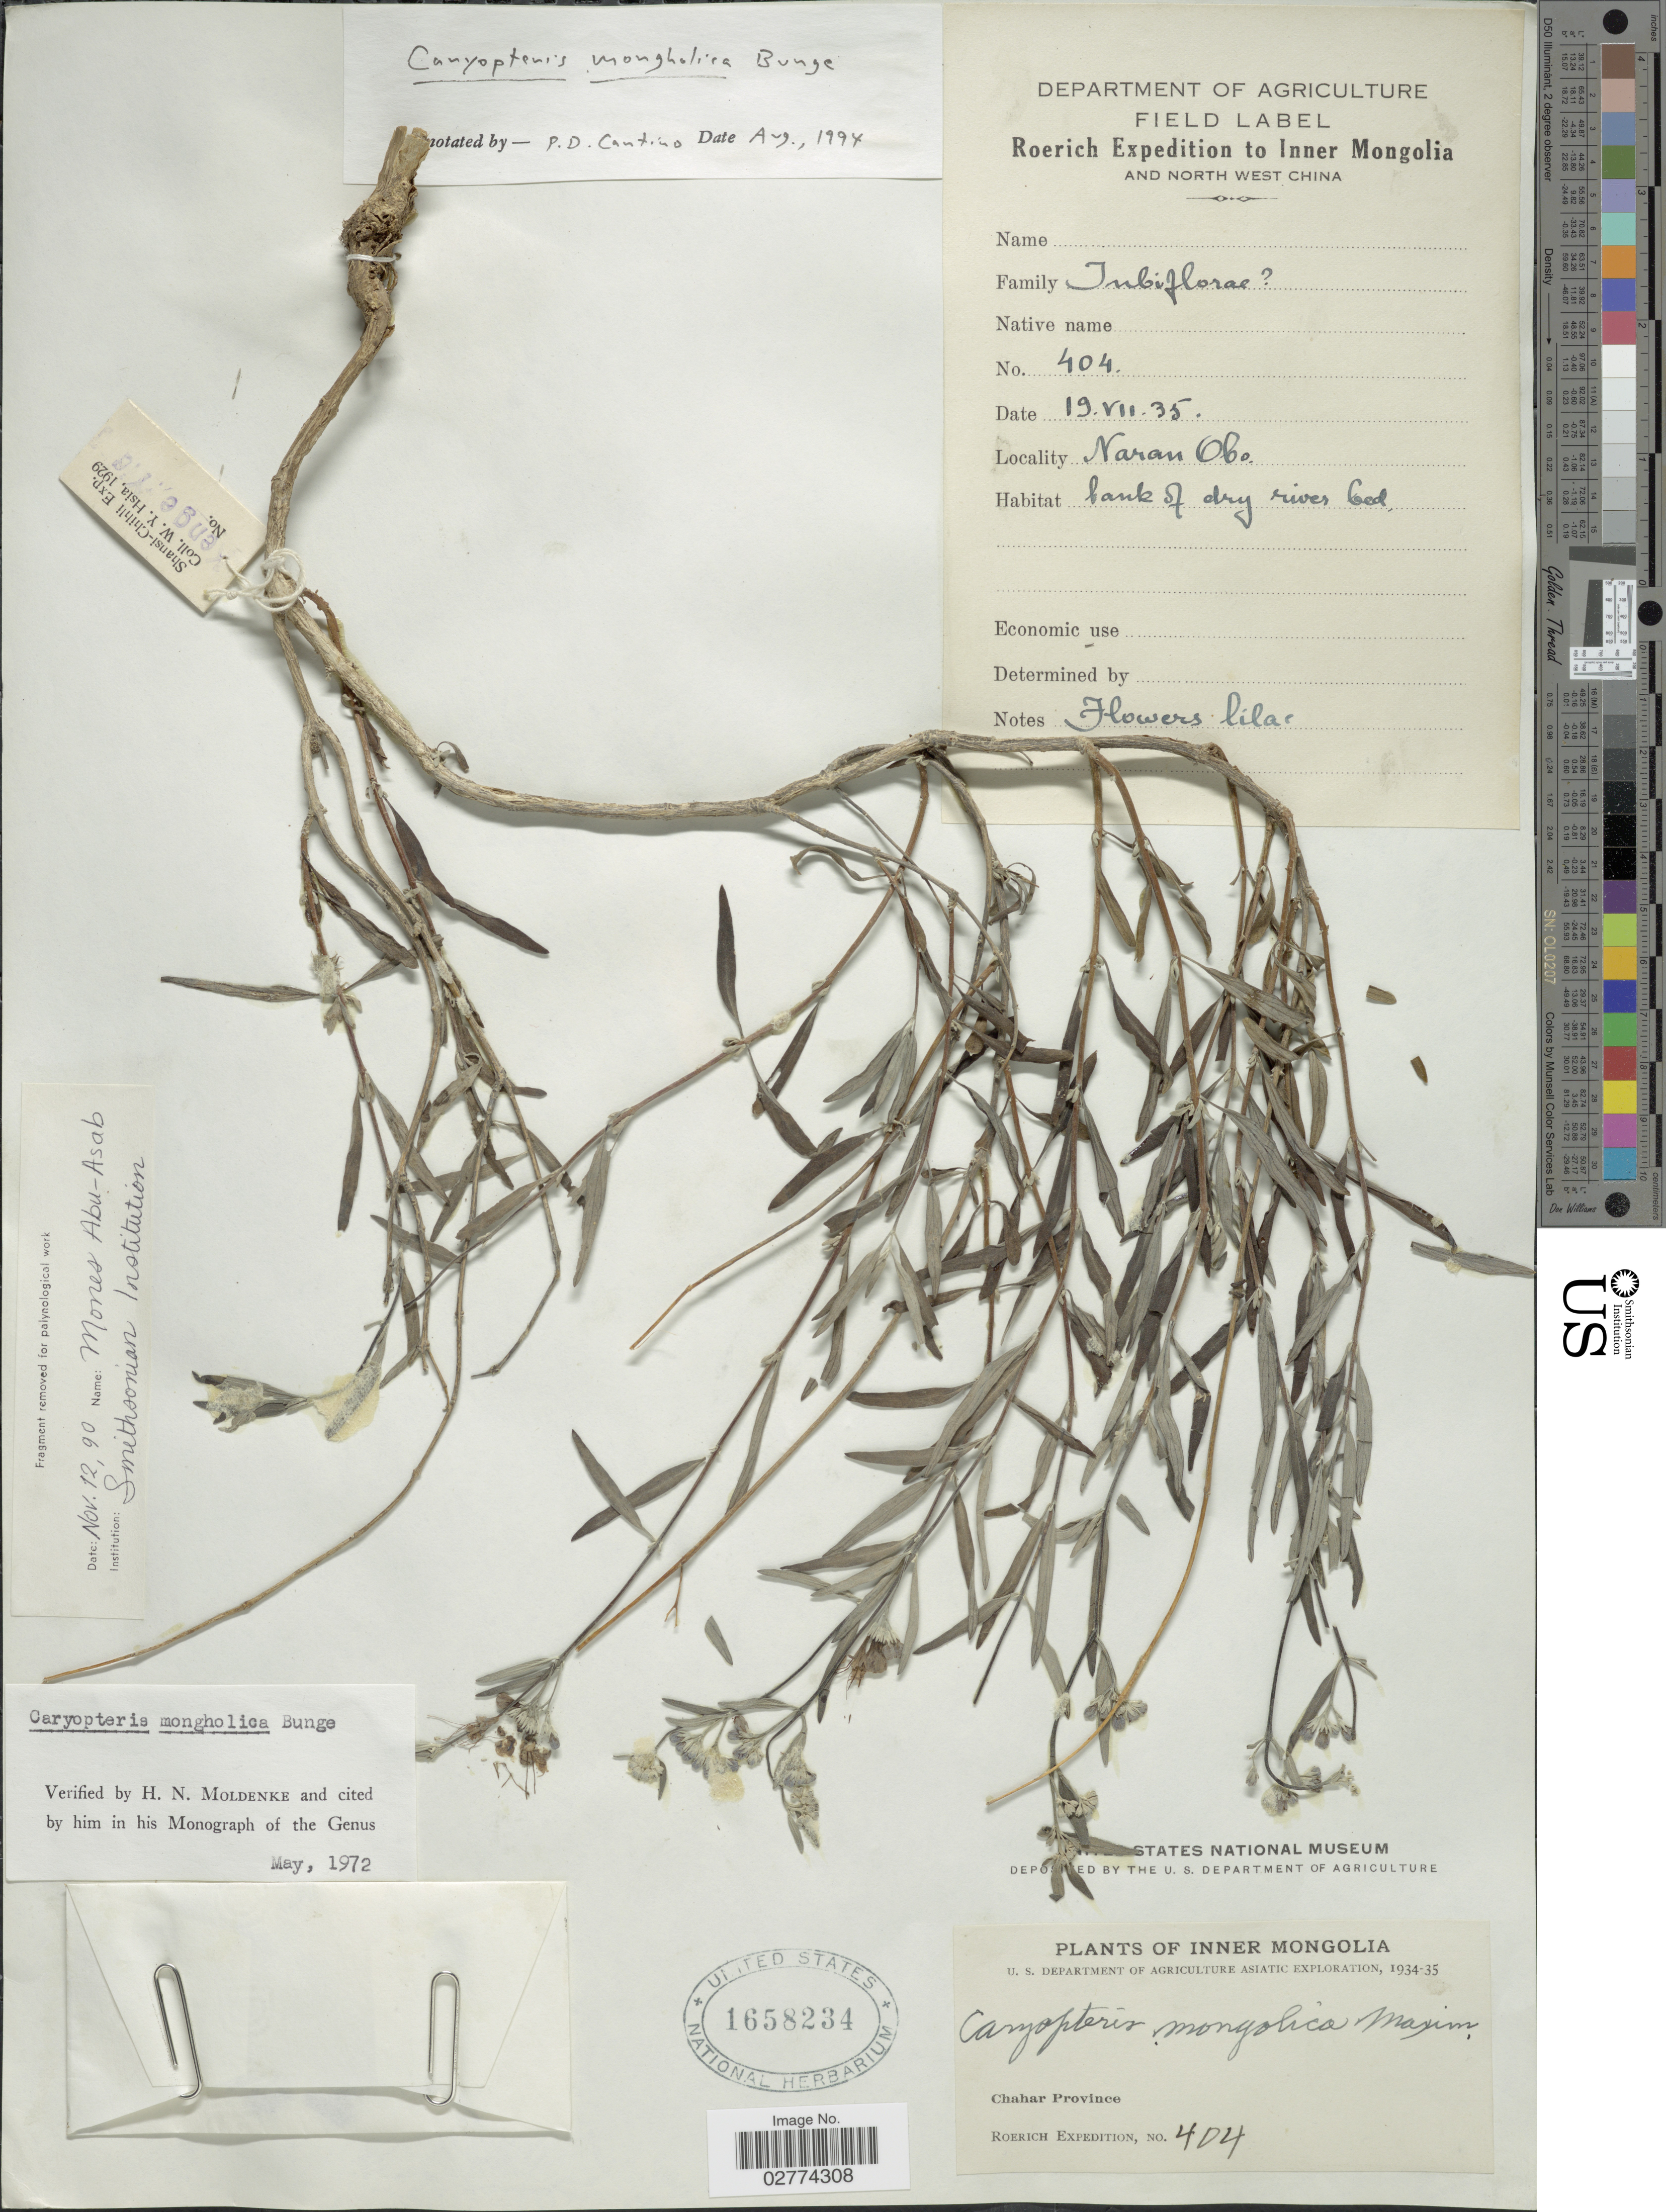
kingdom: Plantae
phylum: Tracheophyta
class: Magnoliopsida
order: Lamiales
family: Lamiaceae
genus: Caryopteris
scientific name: Caryopteris mongholica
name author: Bunge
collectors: Roerich Expedition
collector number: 404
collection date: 1935-07-19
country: China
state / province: Nei Monggol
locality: Inner Mongolia and North West China. Naran Obo. Chahar Province.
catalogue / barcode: US 1658234